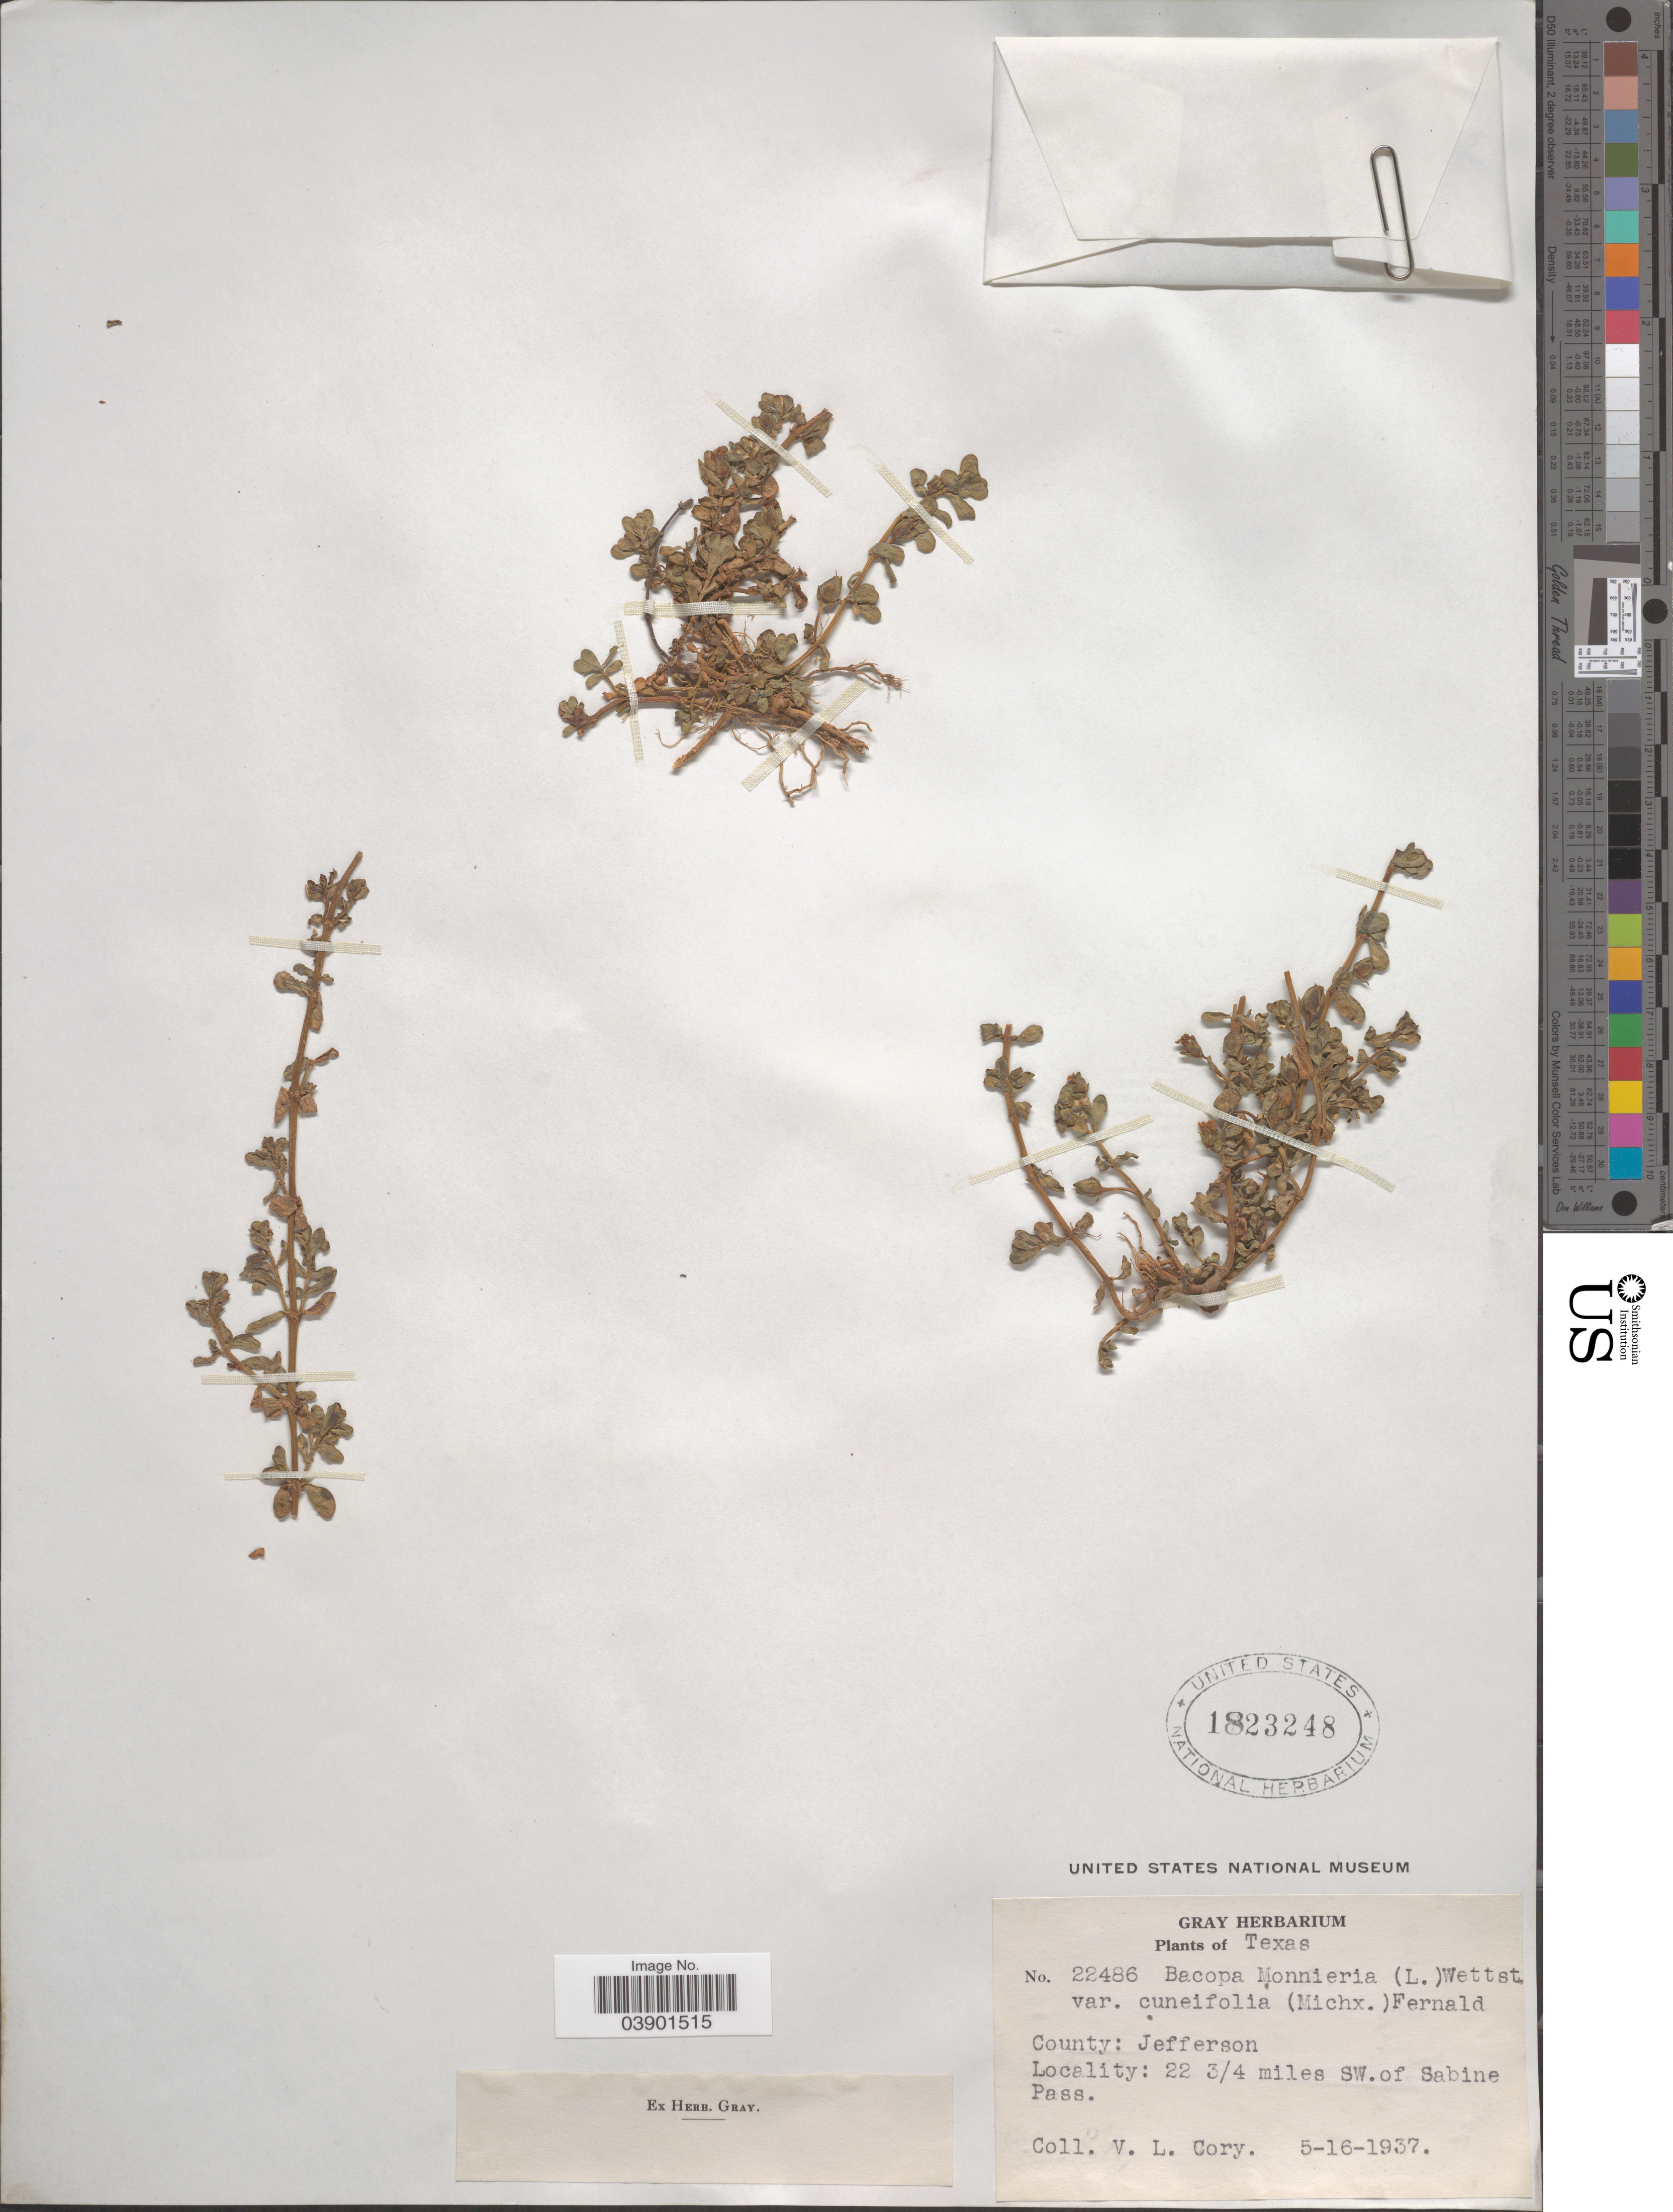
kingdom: Plantae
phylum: Tracheophyta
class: Magnoliopsida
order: Lamiales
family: Plantaginaceae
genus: Bacopa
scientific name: Bacopa monnieri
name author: (L.) Pennell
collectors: V. Cory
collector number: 22486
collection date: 1937-05-16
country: United States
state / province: Texas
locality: County: Jefferson. 22 3/4 miles SW. of Sabine Pass.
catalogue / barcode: US 1823248